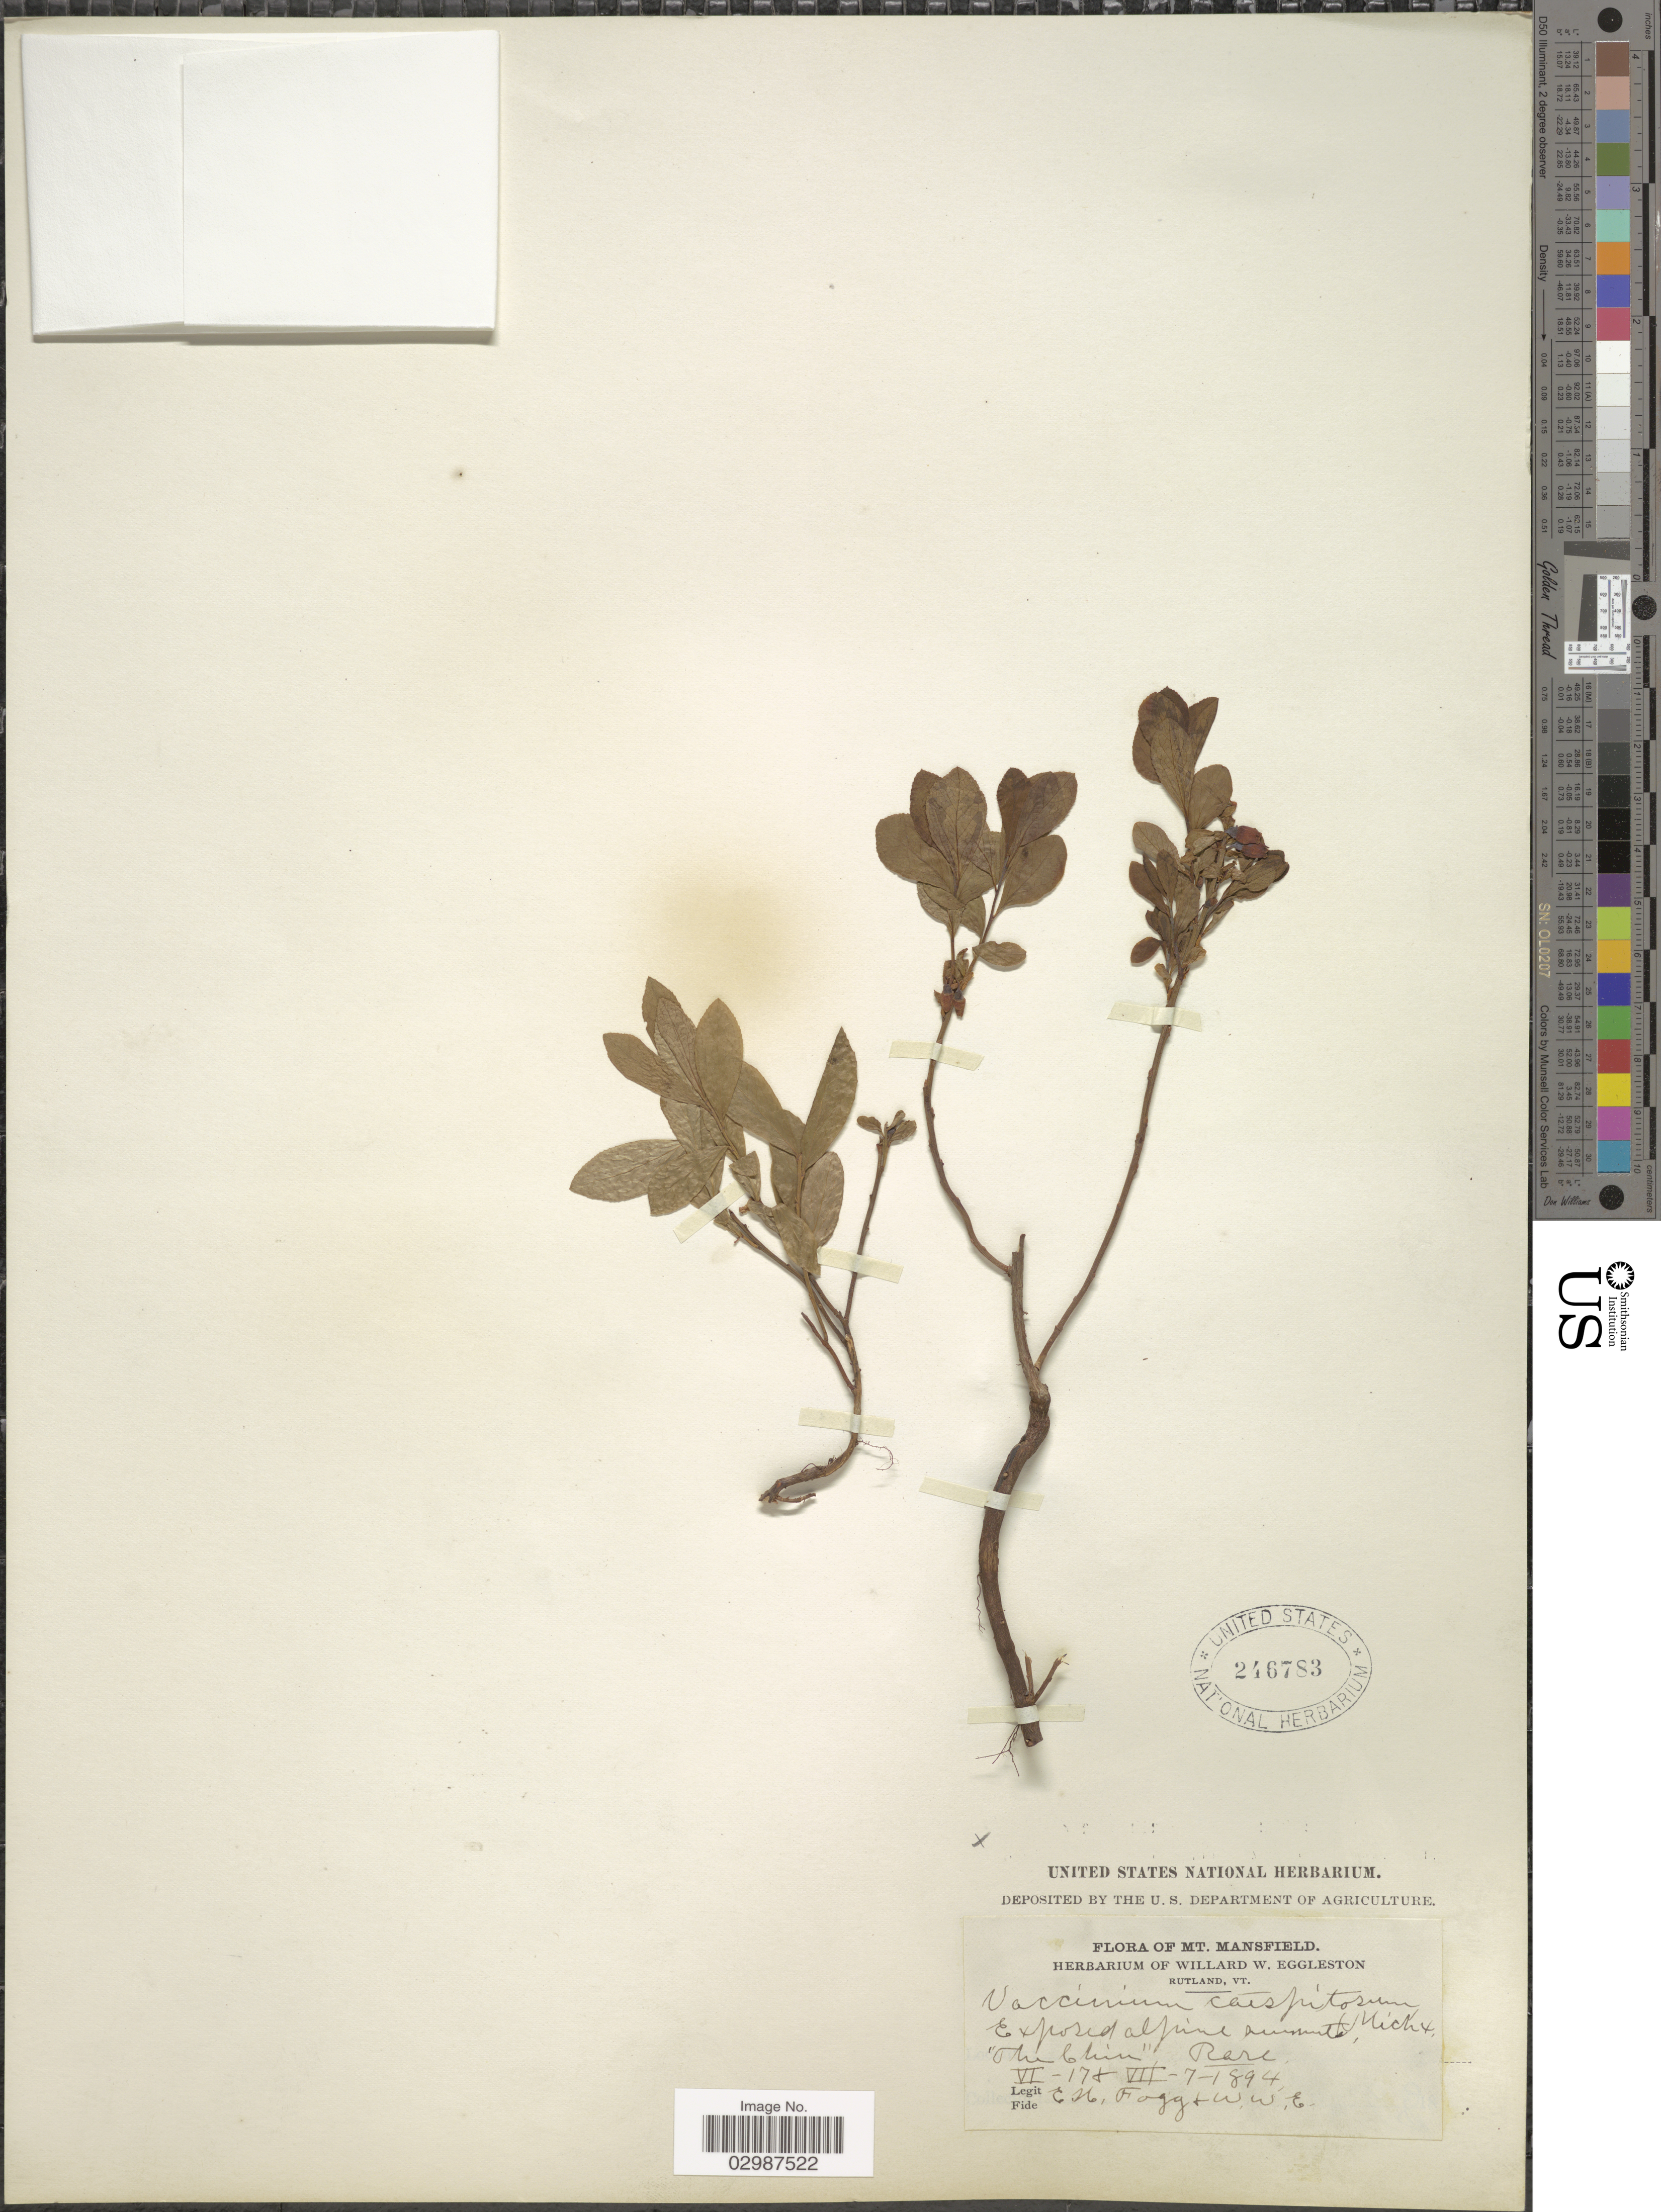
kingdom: Plantae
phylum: Tracheophyta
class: Magnoliopsida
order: Ericales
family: Ericaceae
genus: Vaccinium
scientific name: Vaccinium caespitosum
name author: Michx.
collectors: J. Fogg & W. W. Eggleston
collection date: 1894-06-17/1894-07-07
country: United States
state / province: Vermont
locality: Mt. Mansfield.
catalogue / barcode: US 246783